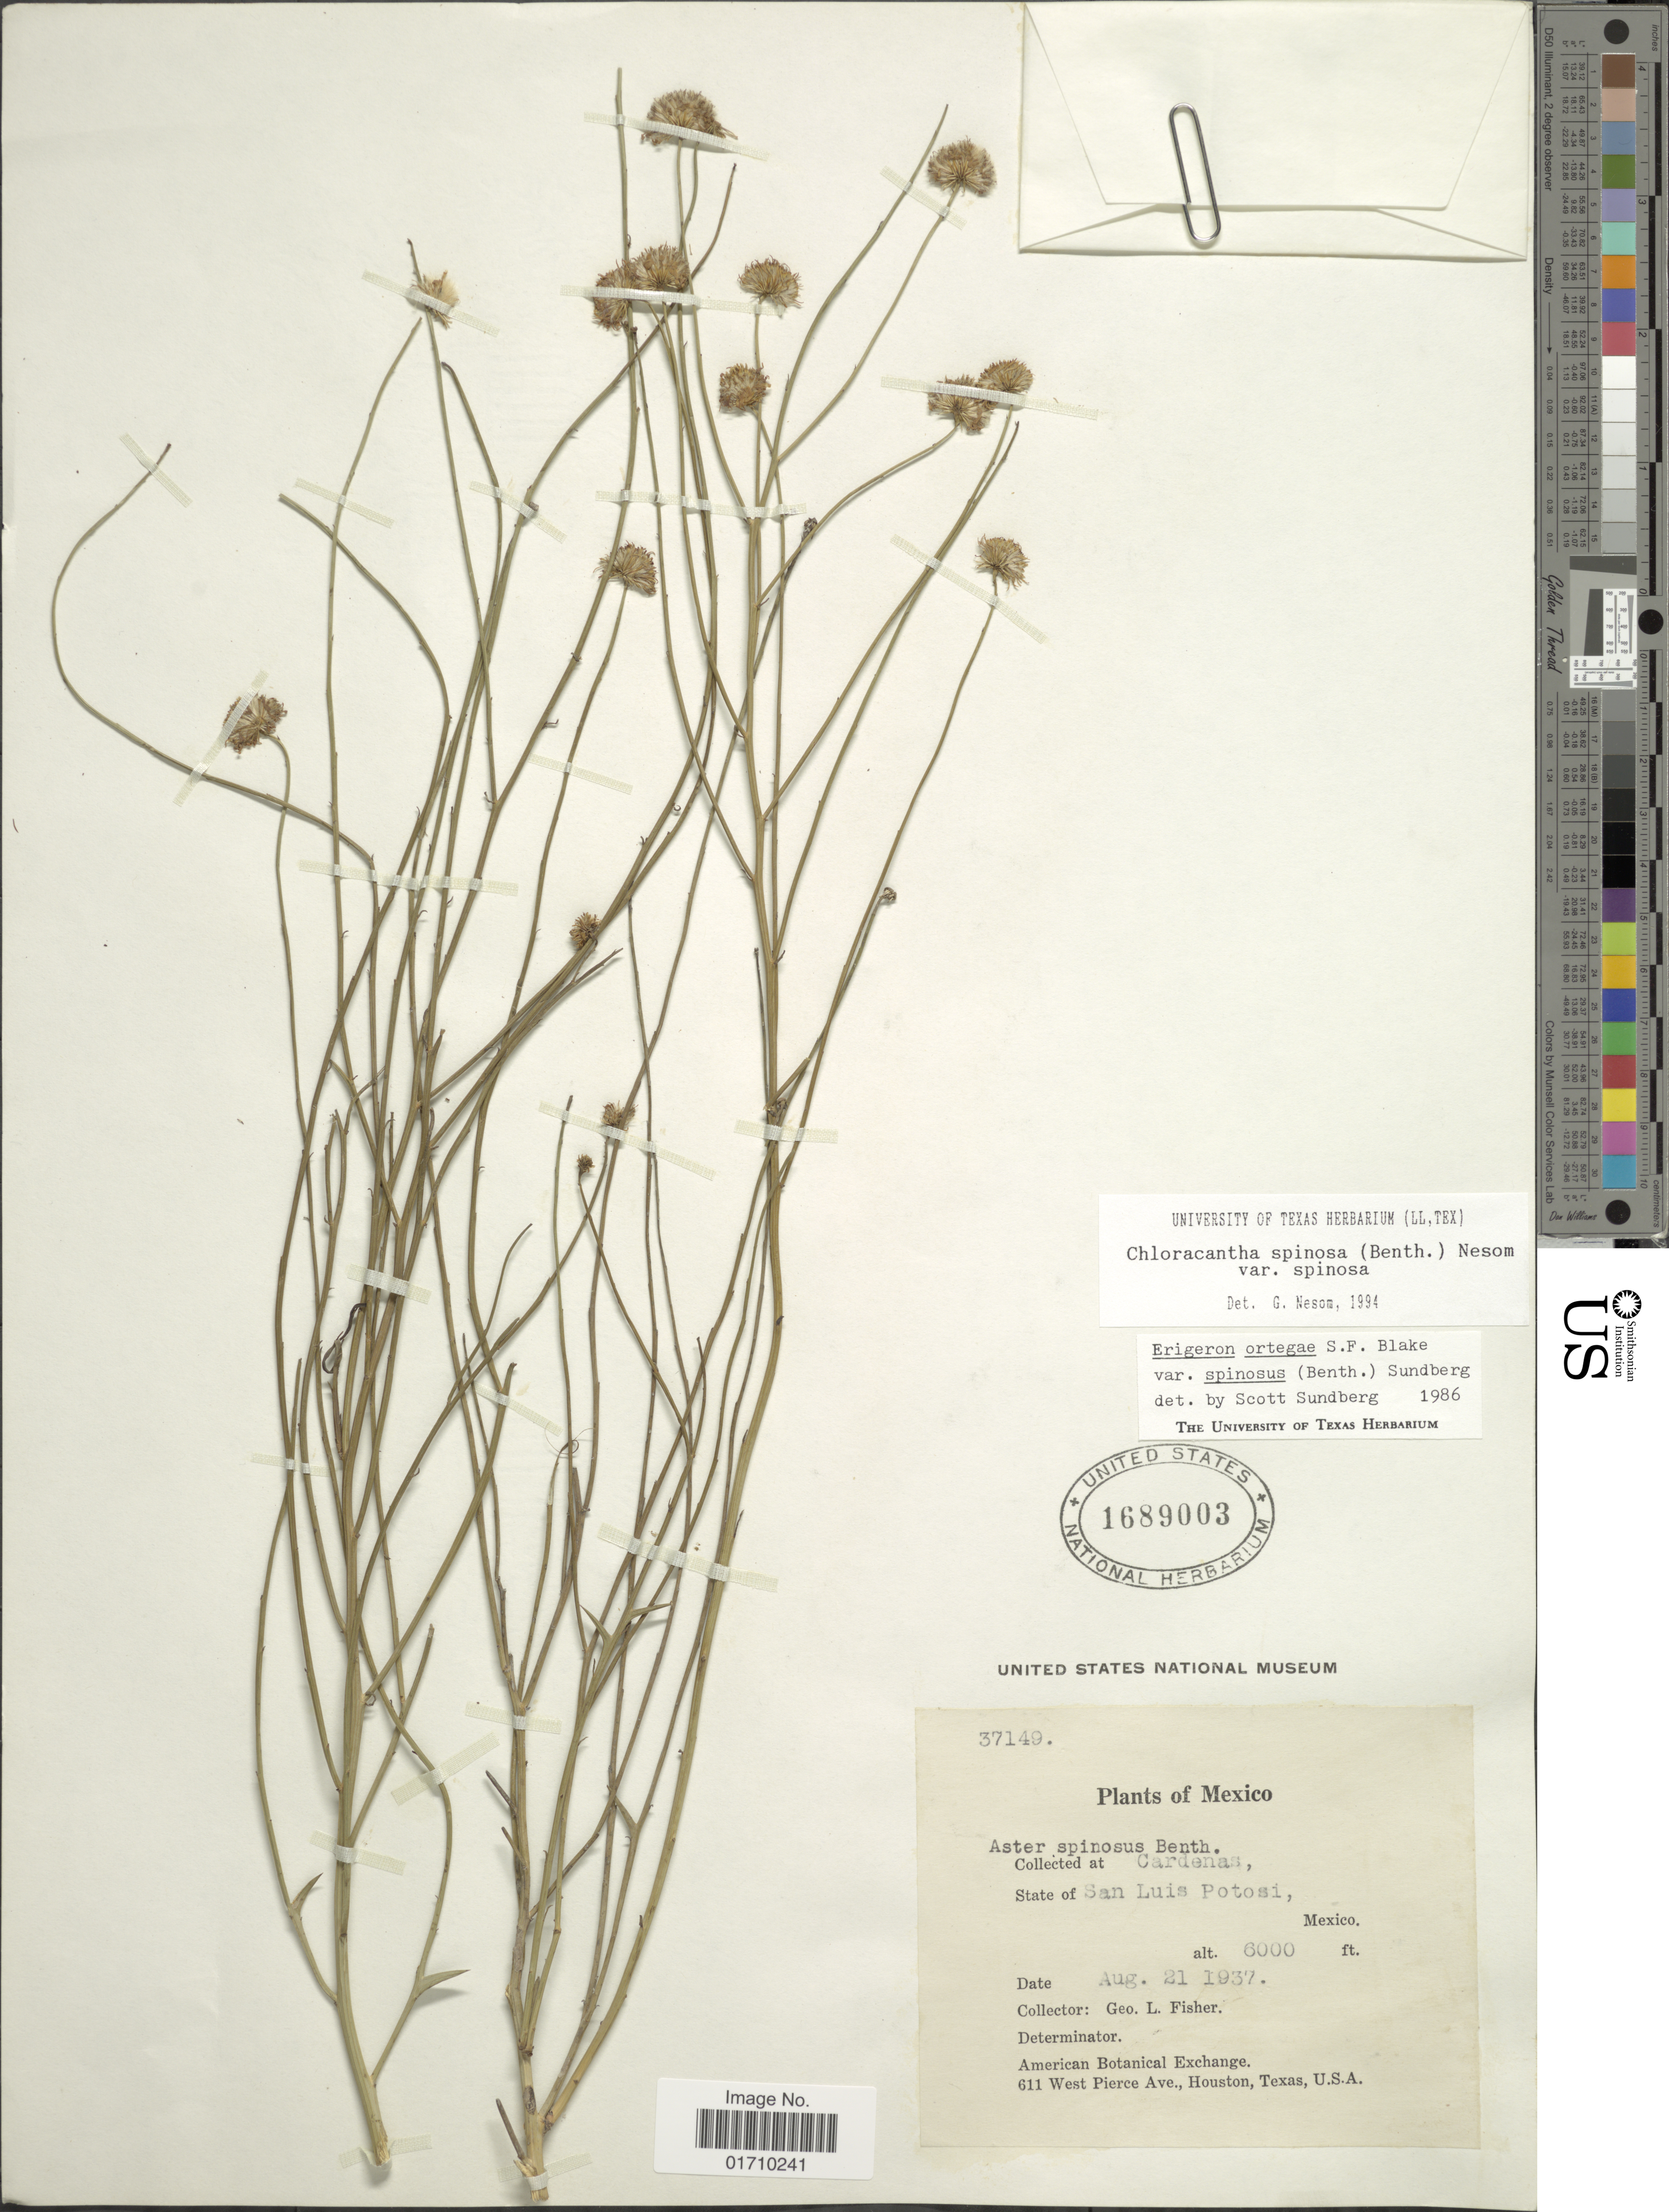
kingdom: Plantae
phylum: Tracheophyta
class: Magnoliopsida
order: Asterales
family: Asteraceae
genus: Chloracantha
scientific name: Chloracantha spinosa var. spinosa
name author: (Benth.) G.L. Nesom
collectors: G. L. Fisher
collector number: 37149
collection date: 1937-08-21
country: Mexico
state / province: San Luis Potosí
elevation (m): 1829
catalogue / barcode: US 1689003